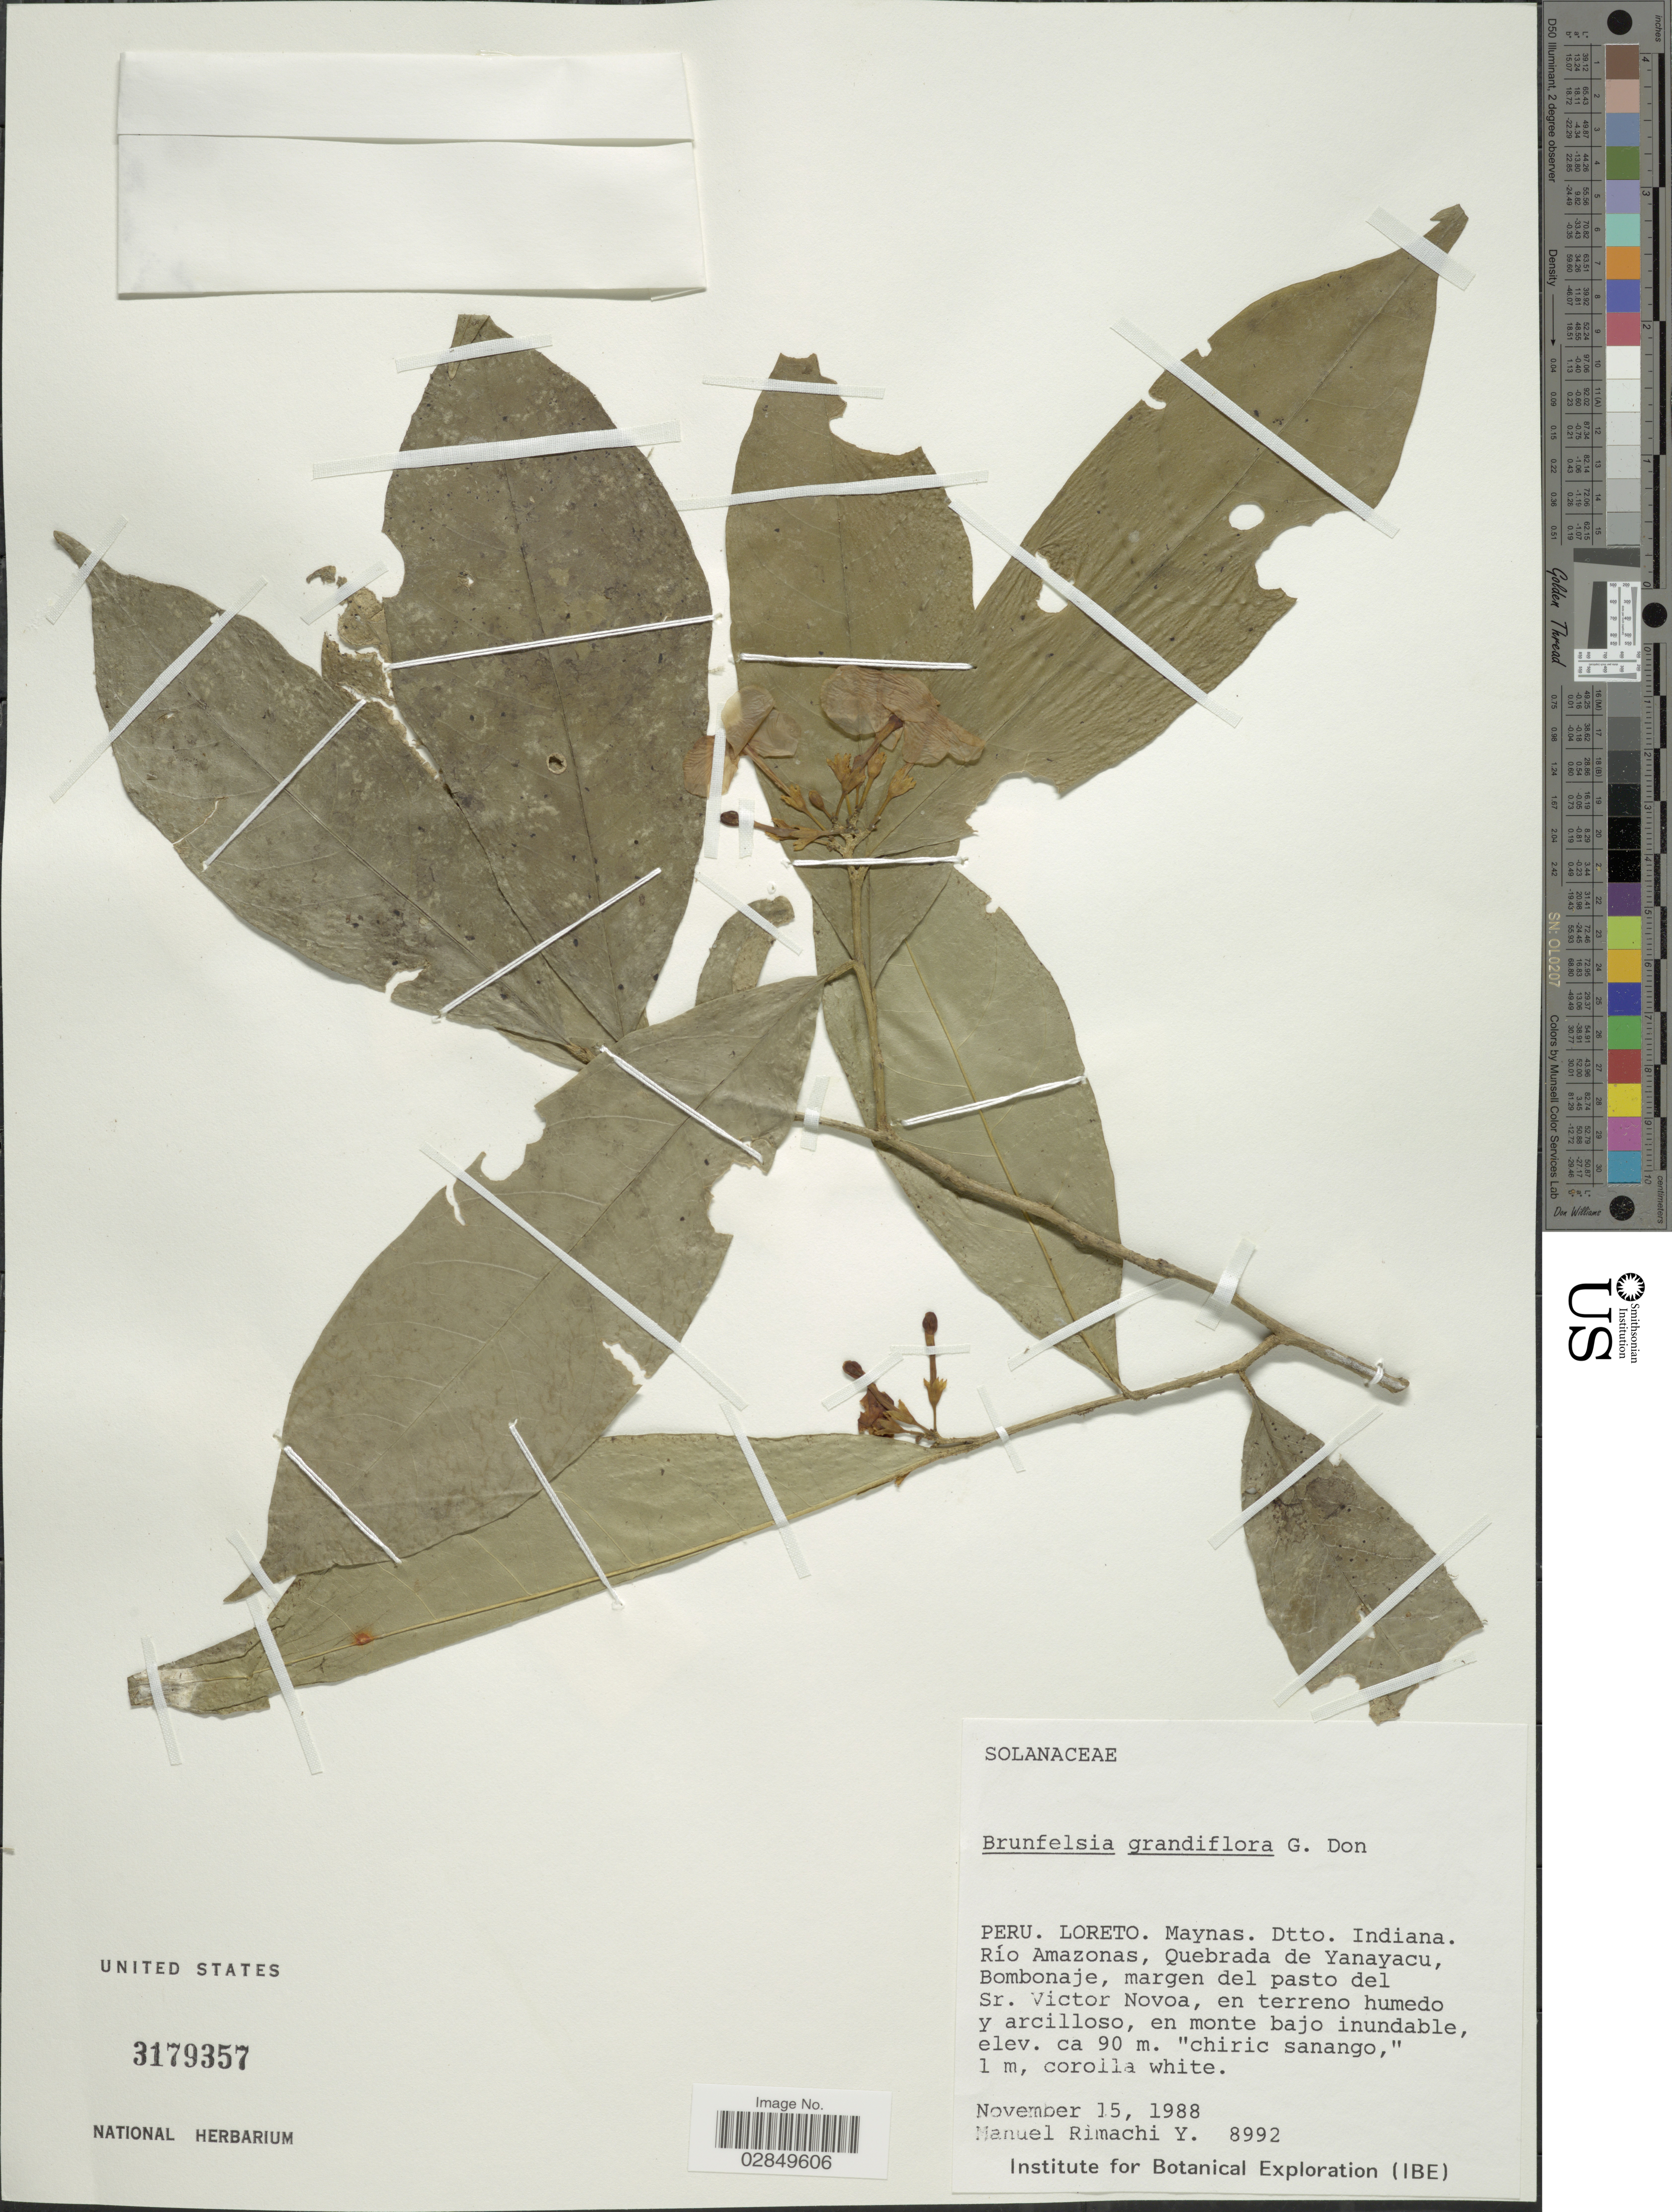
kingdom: Plantae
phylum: Tracheophyta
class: Magnoliopsida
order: Solanales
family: Solanaceae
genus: Brunfelsia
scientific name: Brunfelsia grandiflora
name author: D. Don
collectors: M. Rimachi Y.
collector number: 8992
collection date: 1988-11-15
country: Peru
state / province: Loreto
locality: Maynas, Dtto. Indiana, Río Amazonas, Quebrada de Yanayacu, Bombonaje, margen del pasto del Sr. Victor Novoa, en terreno humedo y arcilloso, en monte bajo inundable.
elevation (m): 90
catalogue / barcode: US 3179357